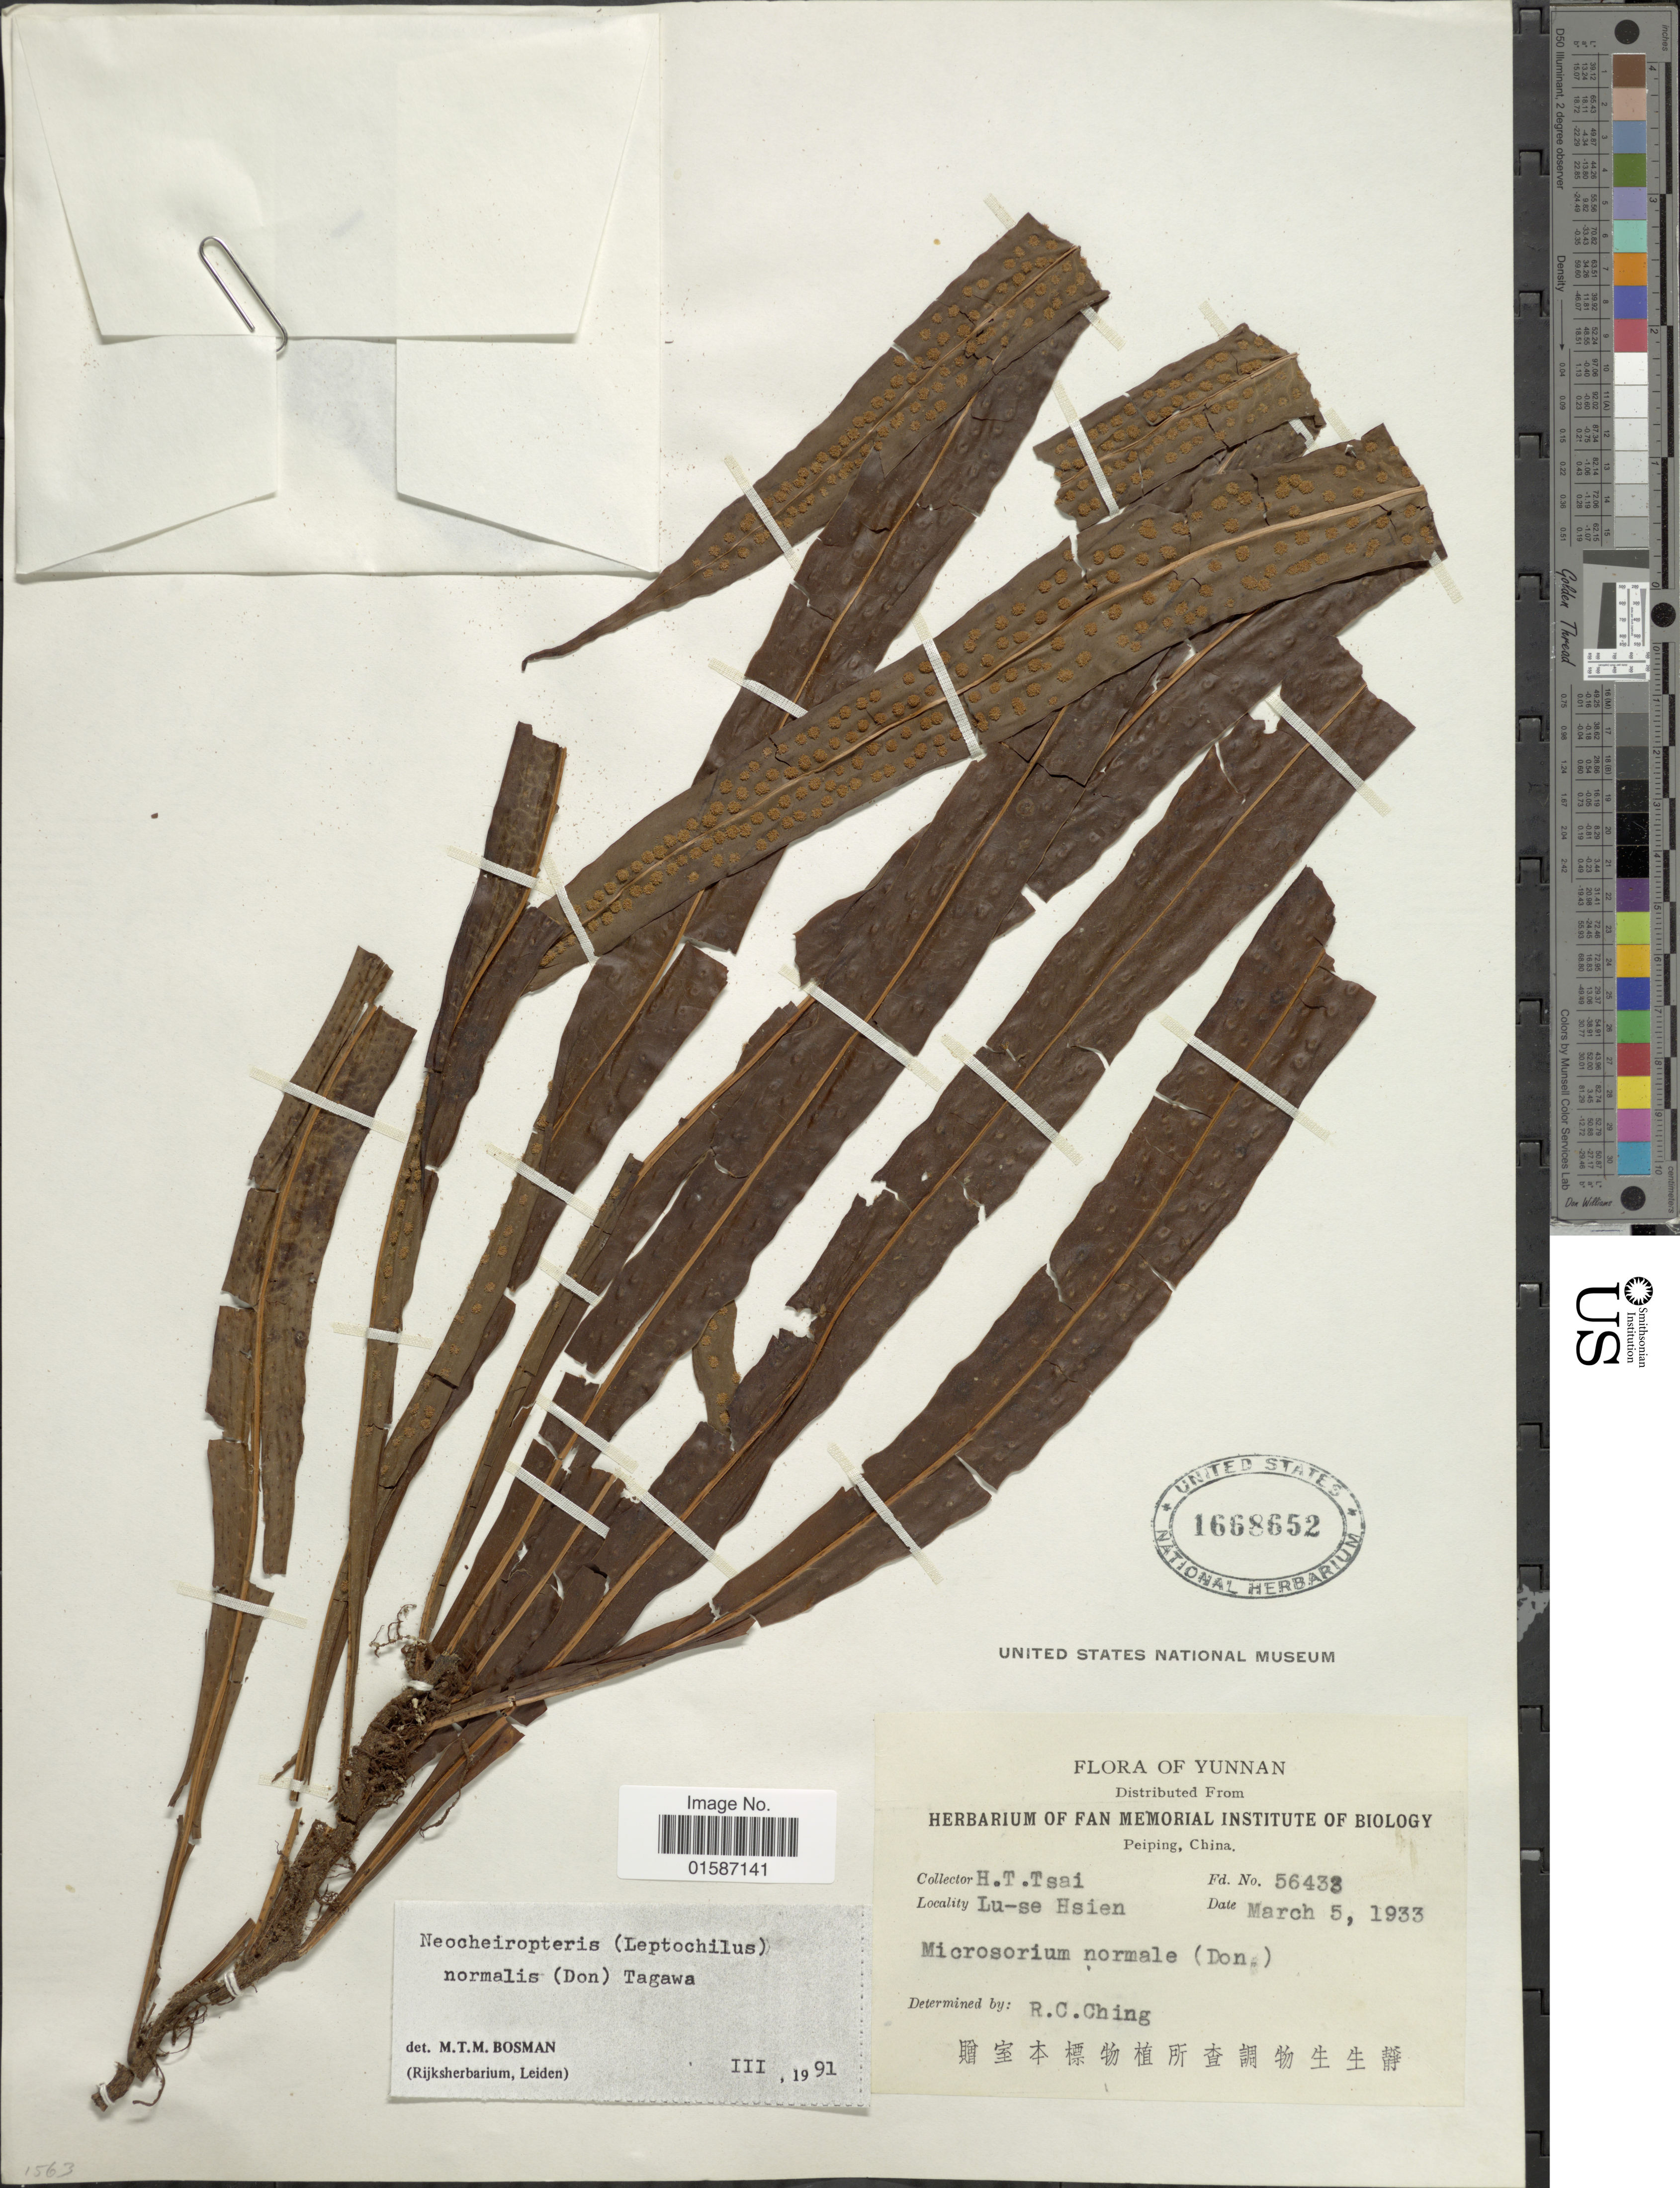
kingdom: Plantae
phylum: Tracheophyta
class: Polypodiopsida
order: Polypodiales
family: Polypodiaceae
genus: Tricholepidium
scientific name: Tricholepidium normale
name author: (D. Don) Ching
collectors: H. Tsai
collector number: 56432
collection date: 1933-03-05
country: China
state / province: Yunnan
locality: Lu-se Hsien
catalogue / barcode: US 1668652